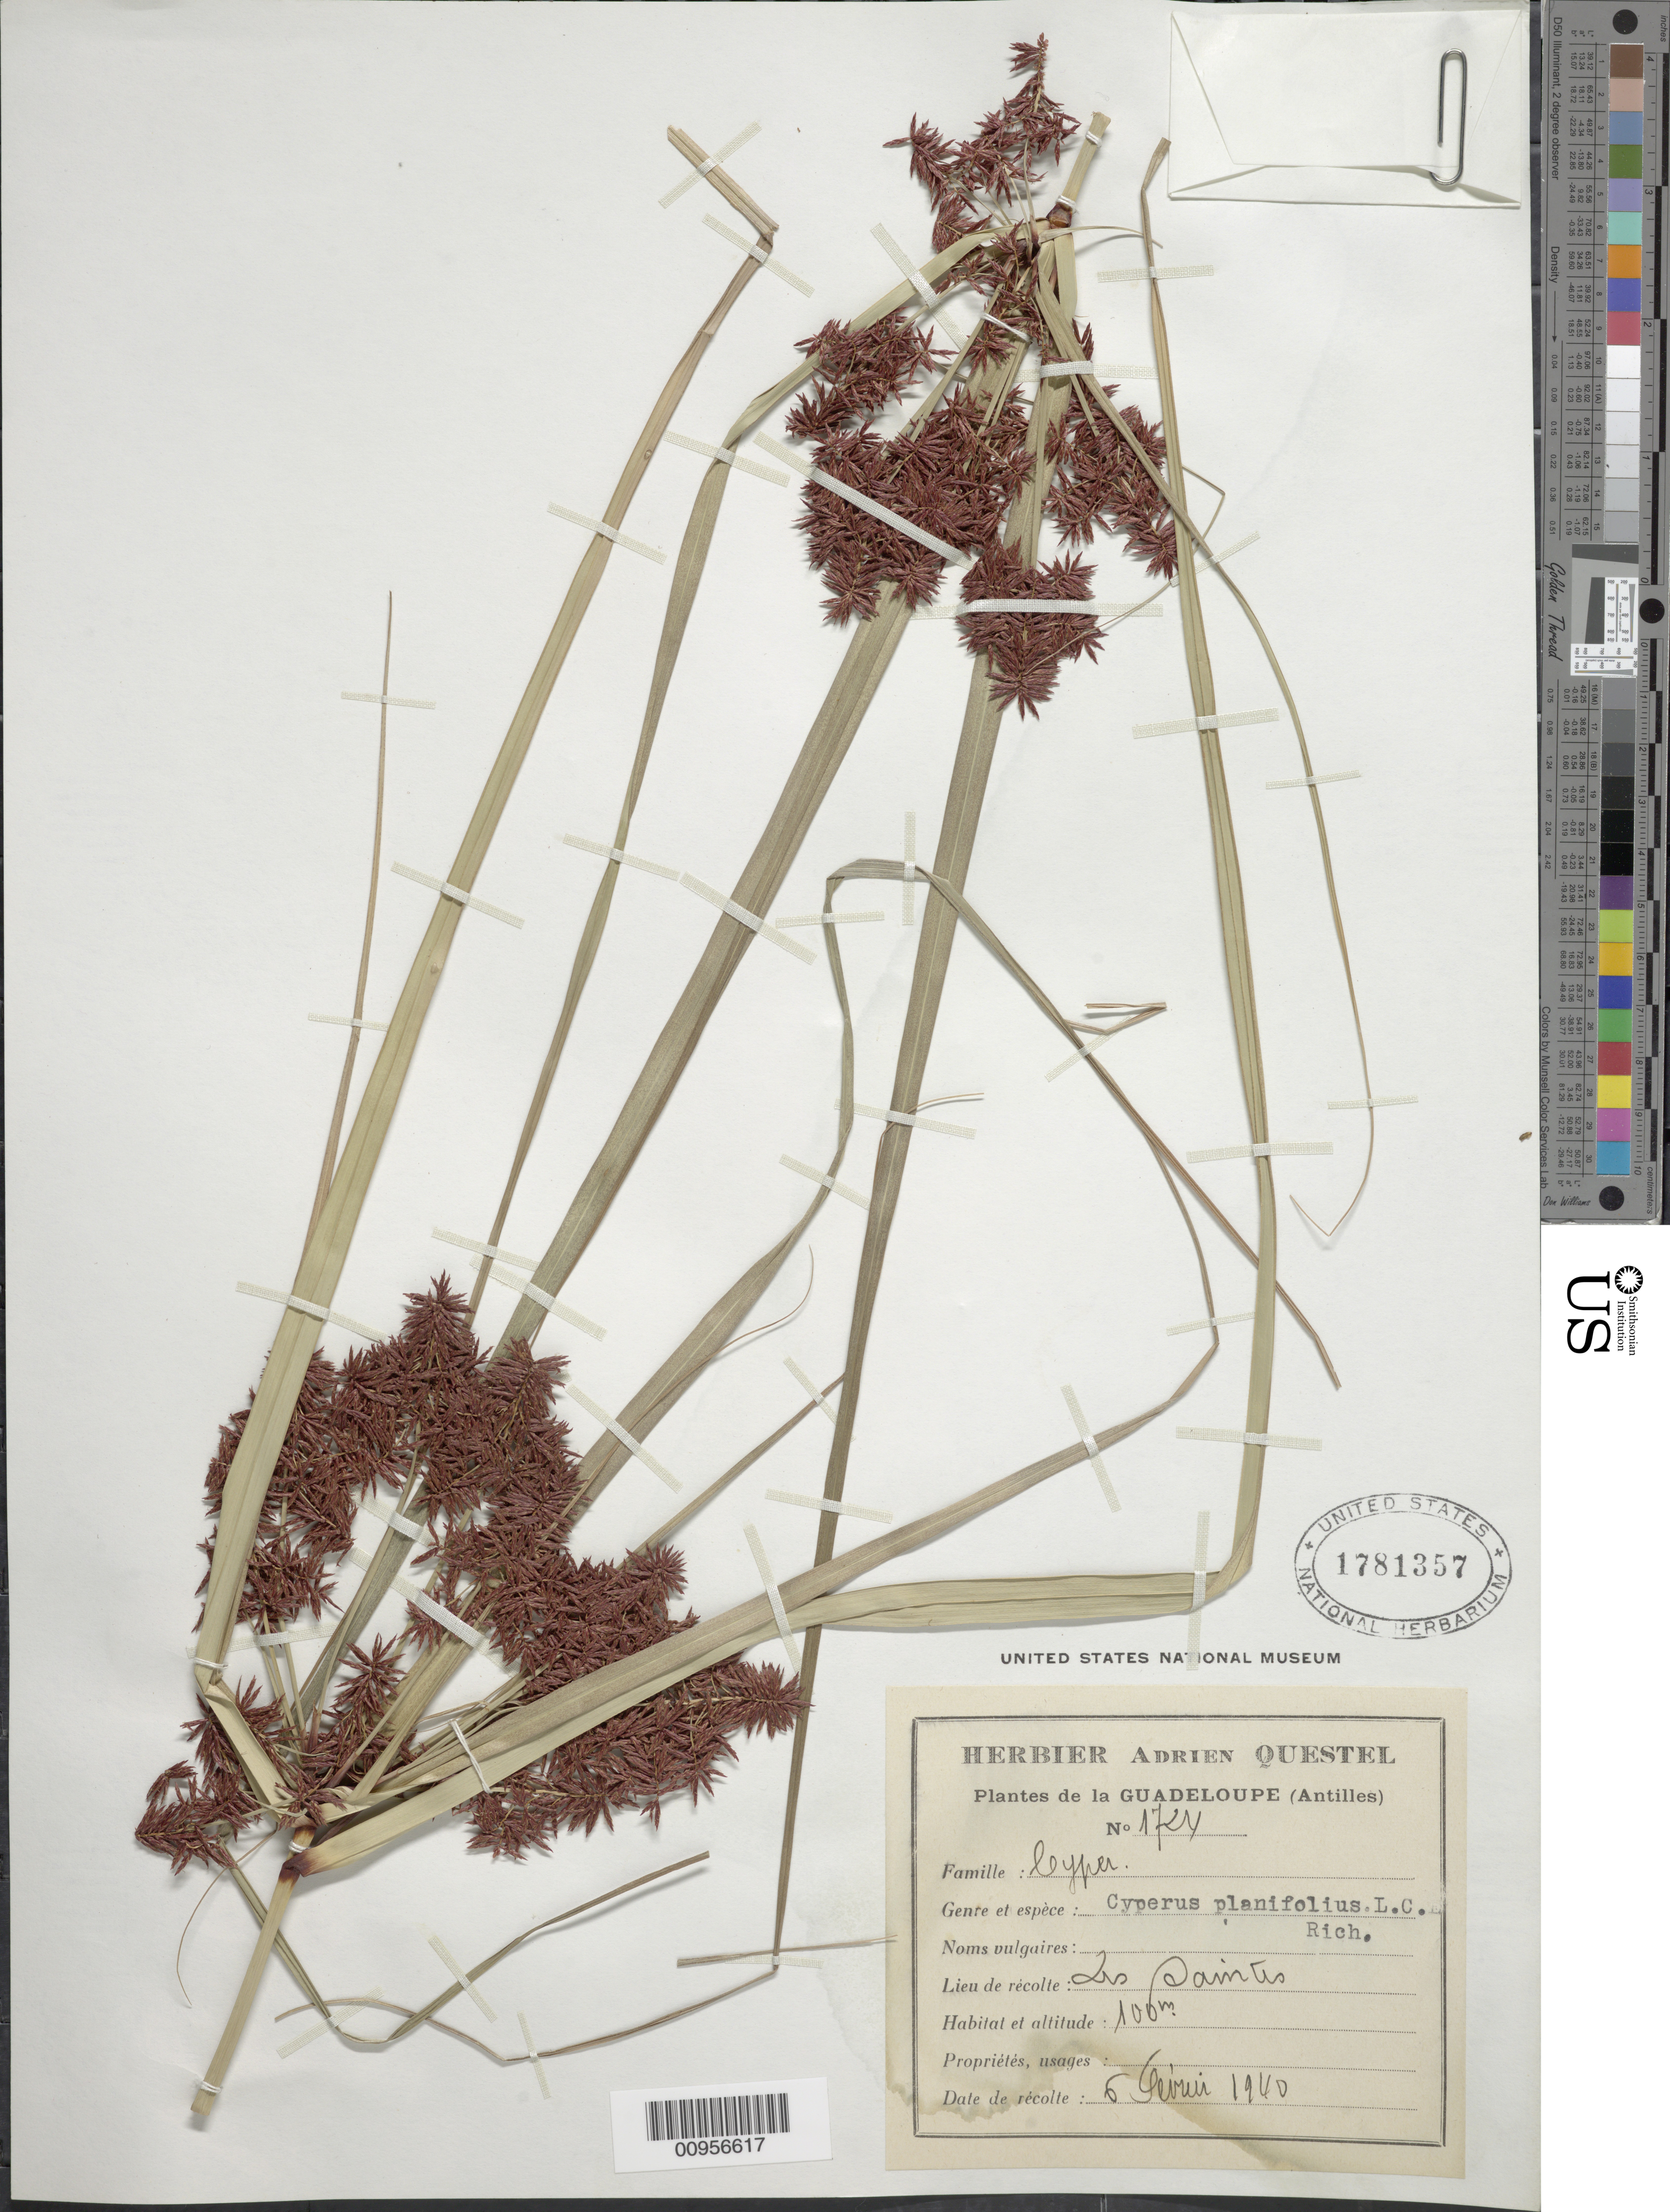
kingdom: Plantae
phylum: Tracheophyta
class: Liliopsida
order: Poales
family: Cyperaceae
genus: Cyperus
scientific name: Cyperus planifolius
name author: Rich.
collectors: A. Questel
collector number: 1724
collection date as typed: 06 Feb 1940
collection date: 1940-02-06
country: Guadeloupe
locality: Les Saintes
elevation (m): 100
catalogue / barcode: US 1781357